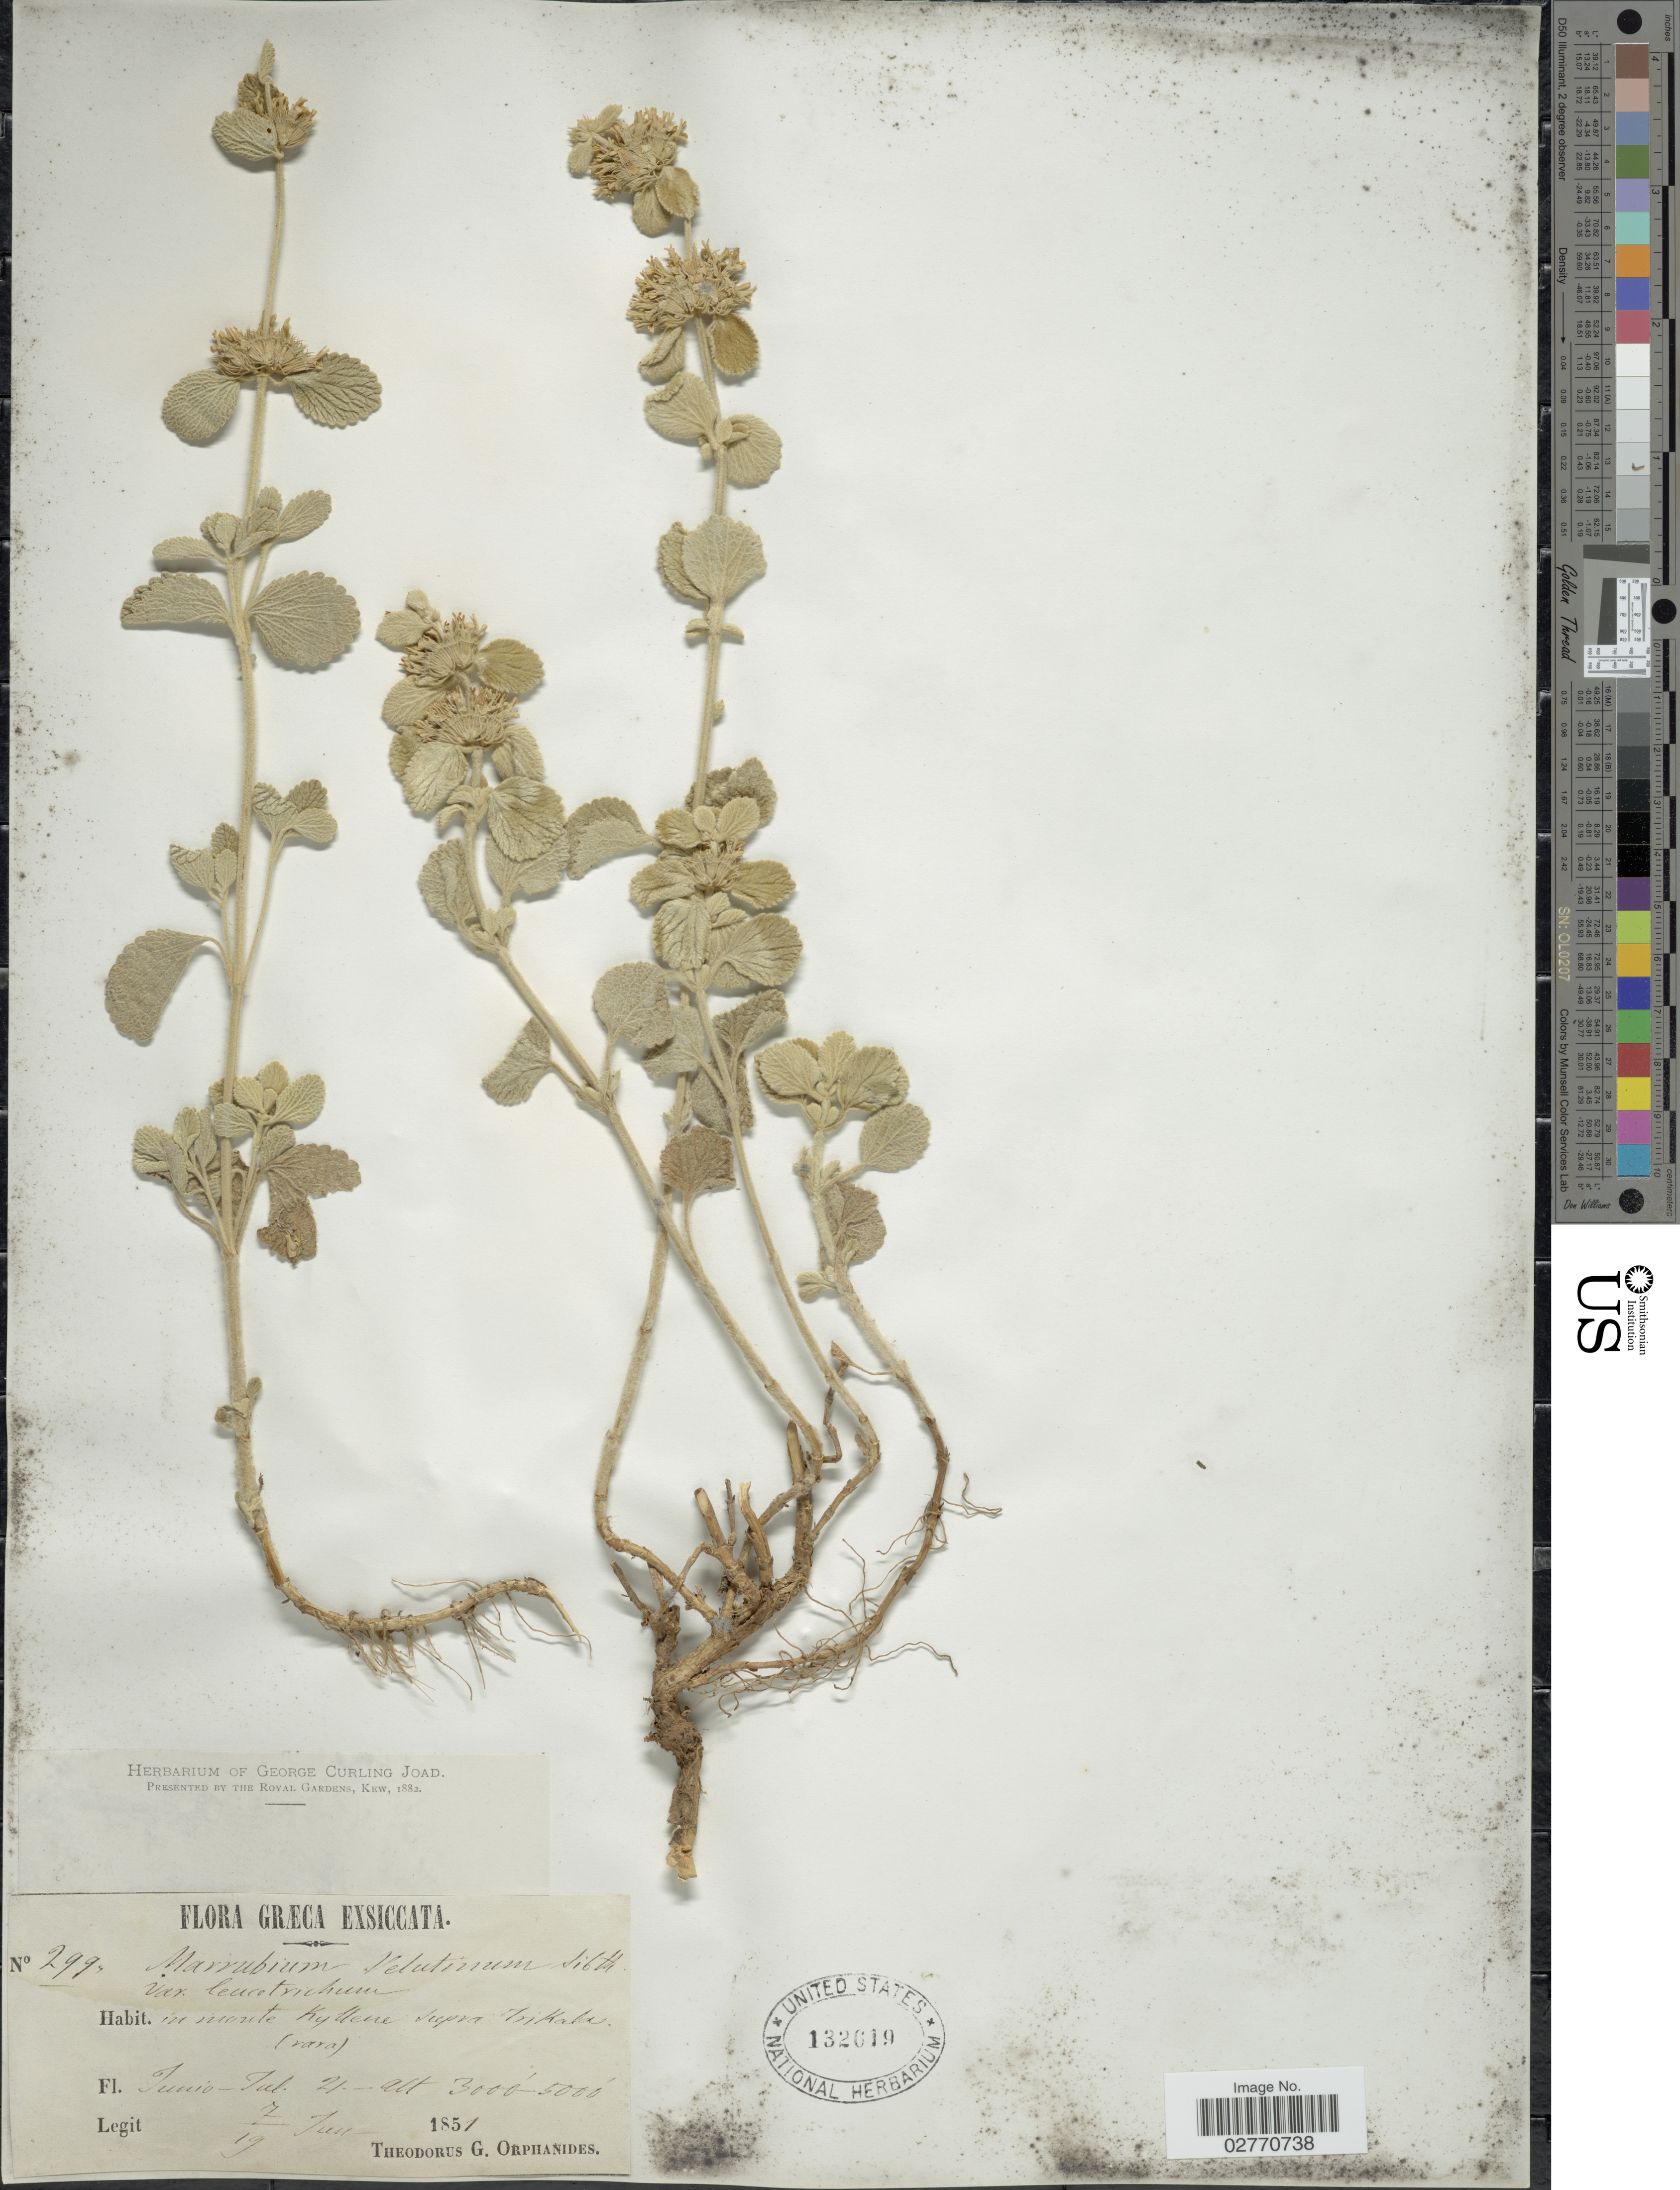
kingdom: Plantae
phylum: Tracheophyta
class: Magnoliopsida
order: Lamiales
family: Lamiaceae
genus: Marrubium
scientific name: Marrubium velutinum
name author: Sm.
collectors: T. G. Orphanides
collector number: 299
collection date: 1851-06-07/1851-06-19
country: Greece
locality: In monte Kyllene supra Trikala (rara)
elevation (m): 914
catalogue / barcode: US 132619